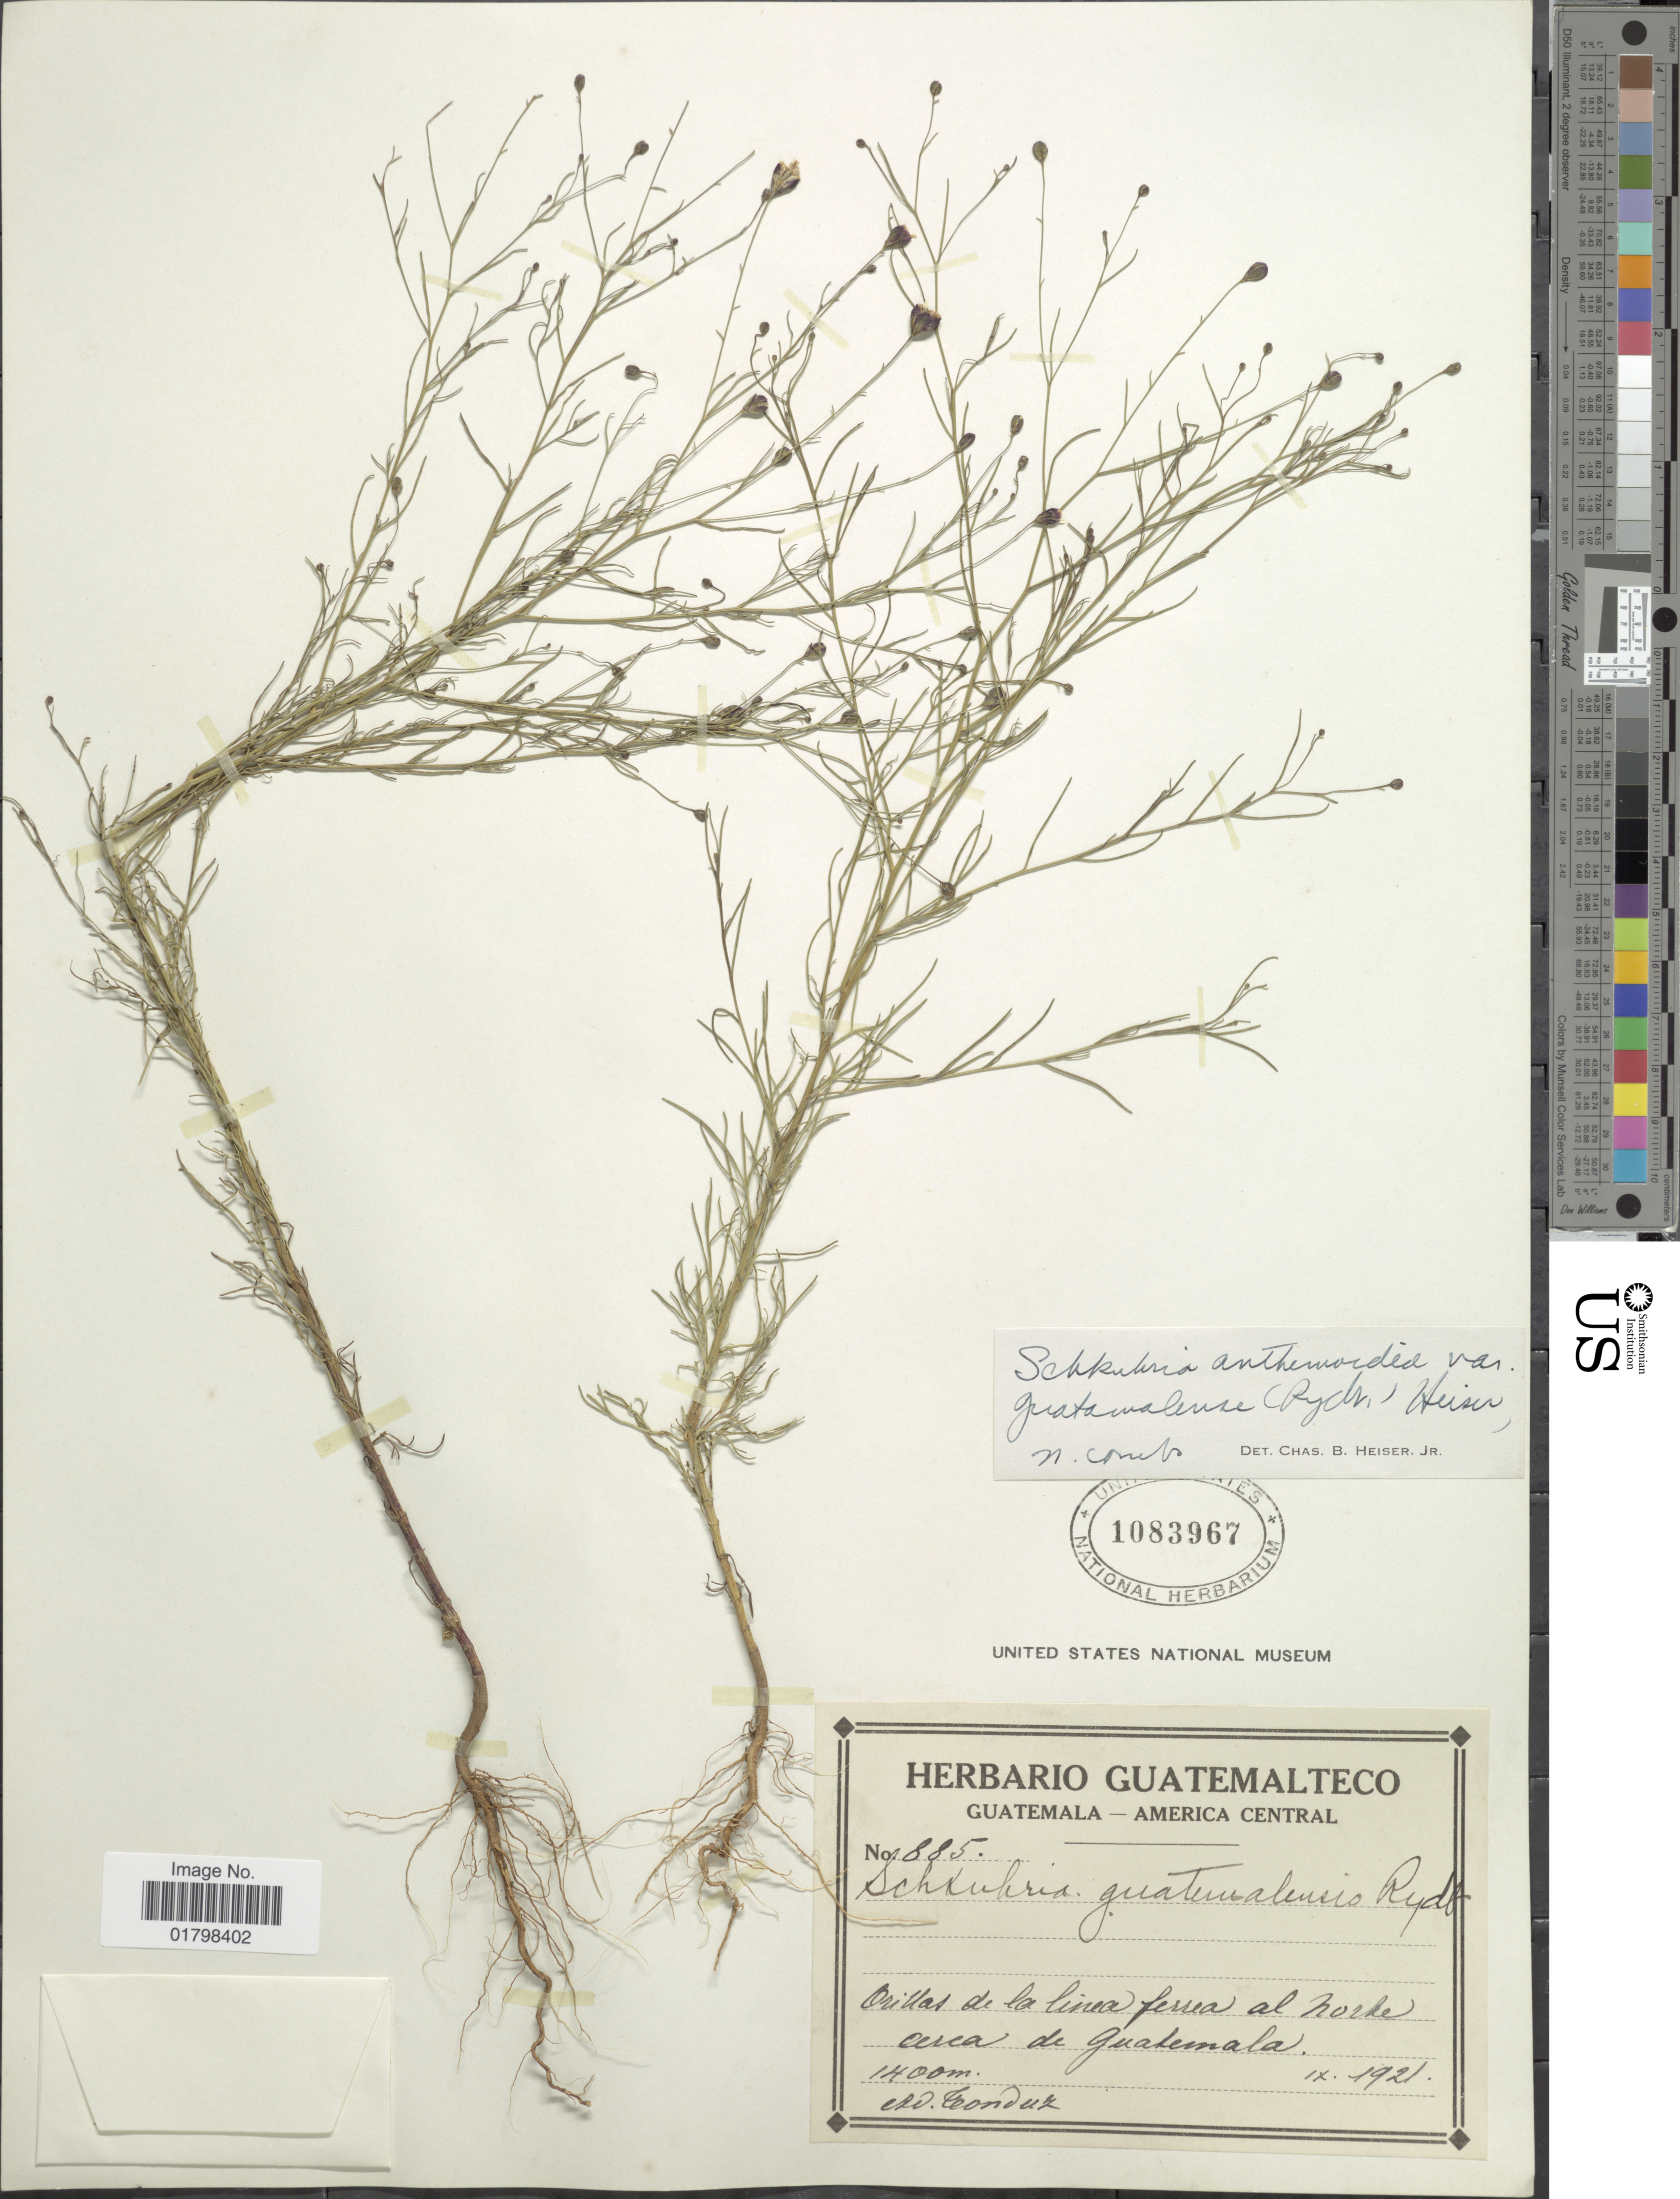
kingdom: Plantae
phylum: Tracheophyta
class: Magnoliopsida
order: Asterales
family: Asteraceae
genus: Schkuhria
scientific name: Schkuhria wislizeni var. guatemalensis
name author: (Rydb.) S.F. Blake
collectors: A. Tonduz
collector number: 885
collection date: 1921-09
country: Guatemala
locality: Orillas de la linea ferrea al Norke cerca de Guatemala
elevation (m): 1400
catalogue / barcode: US 1083967